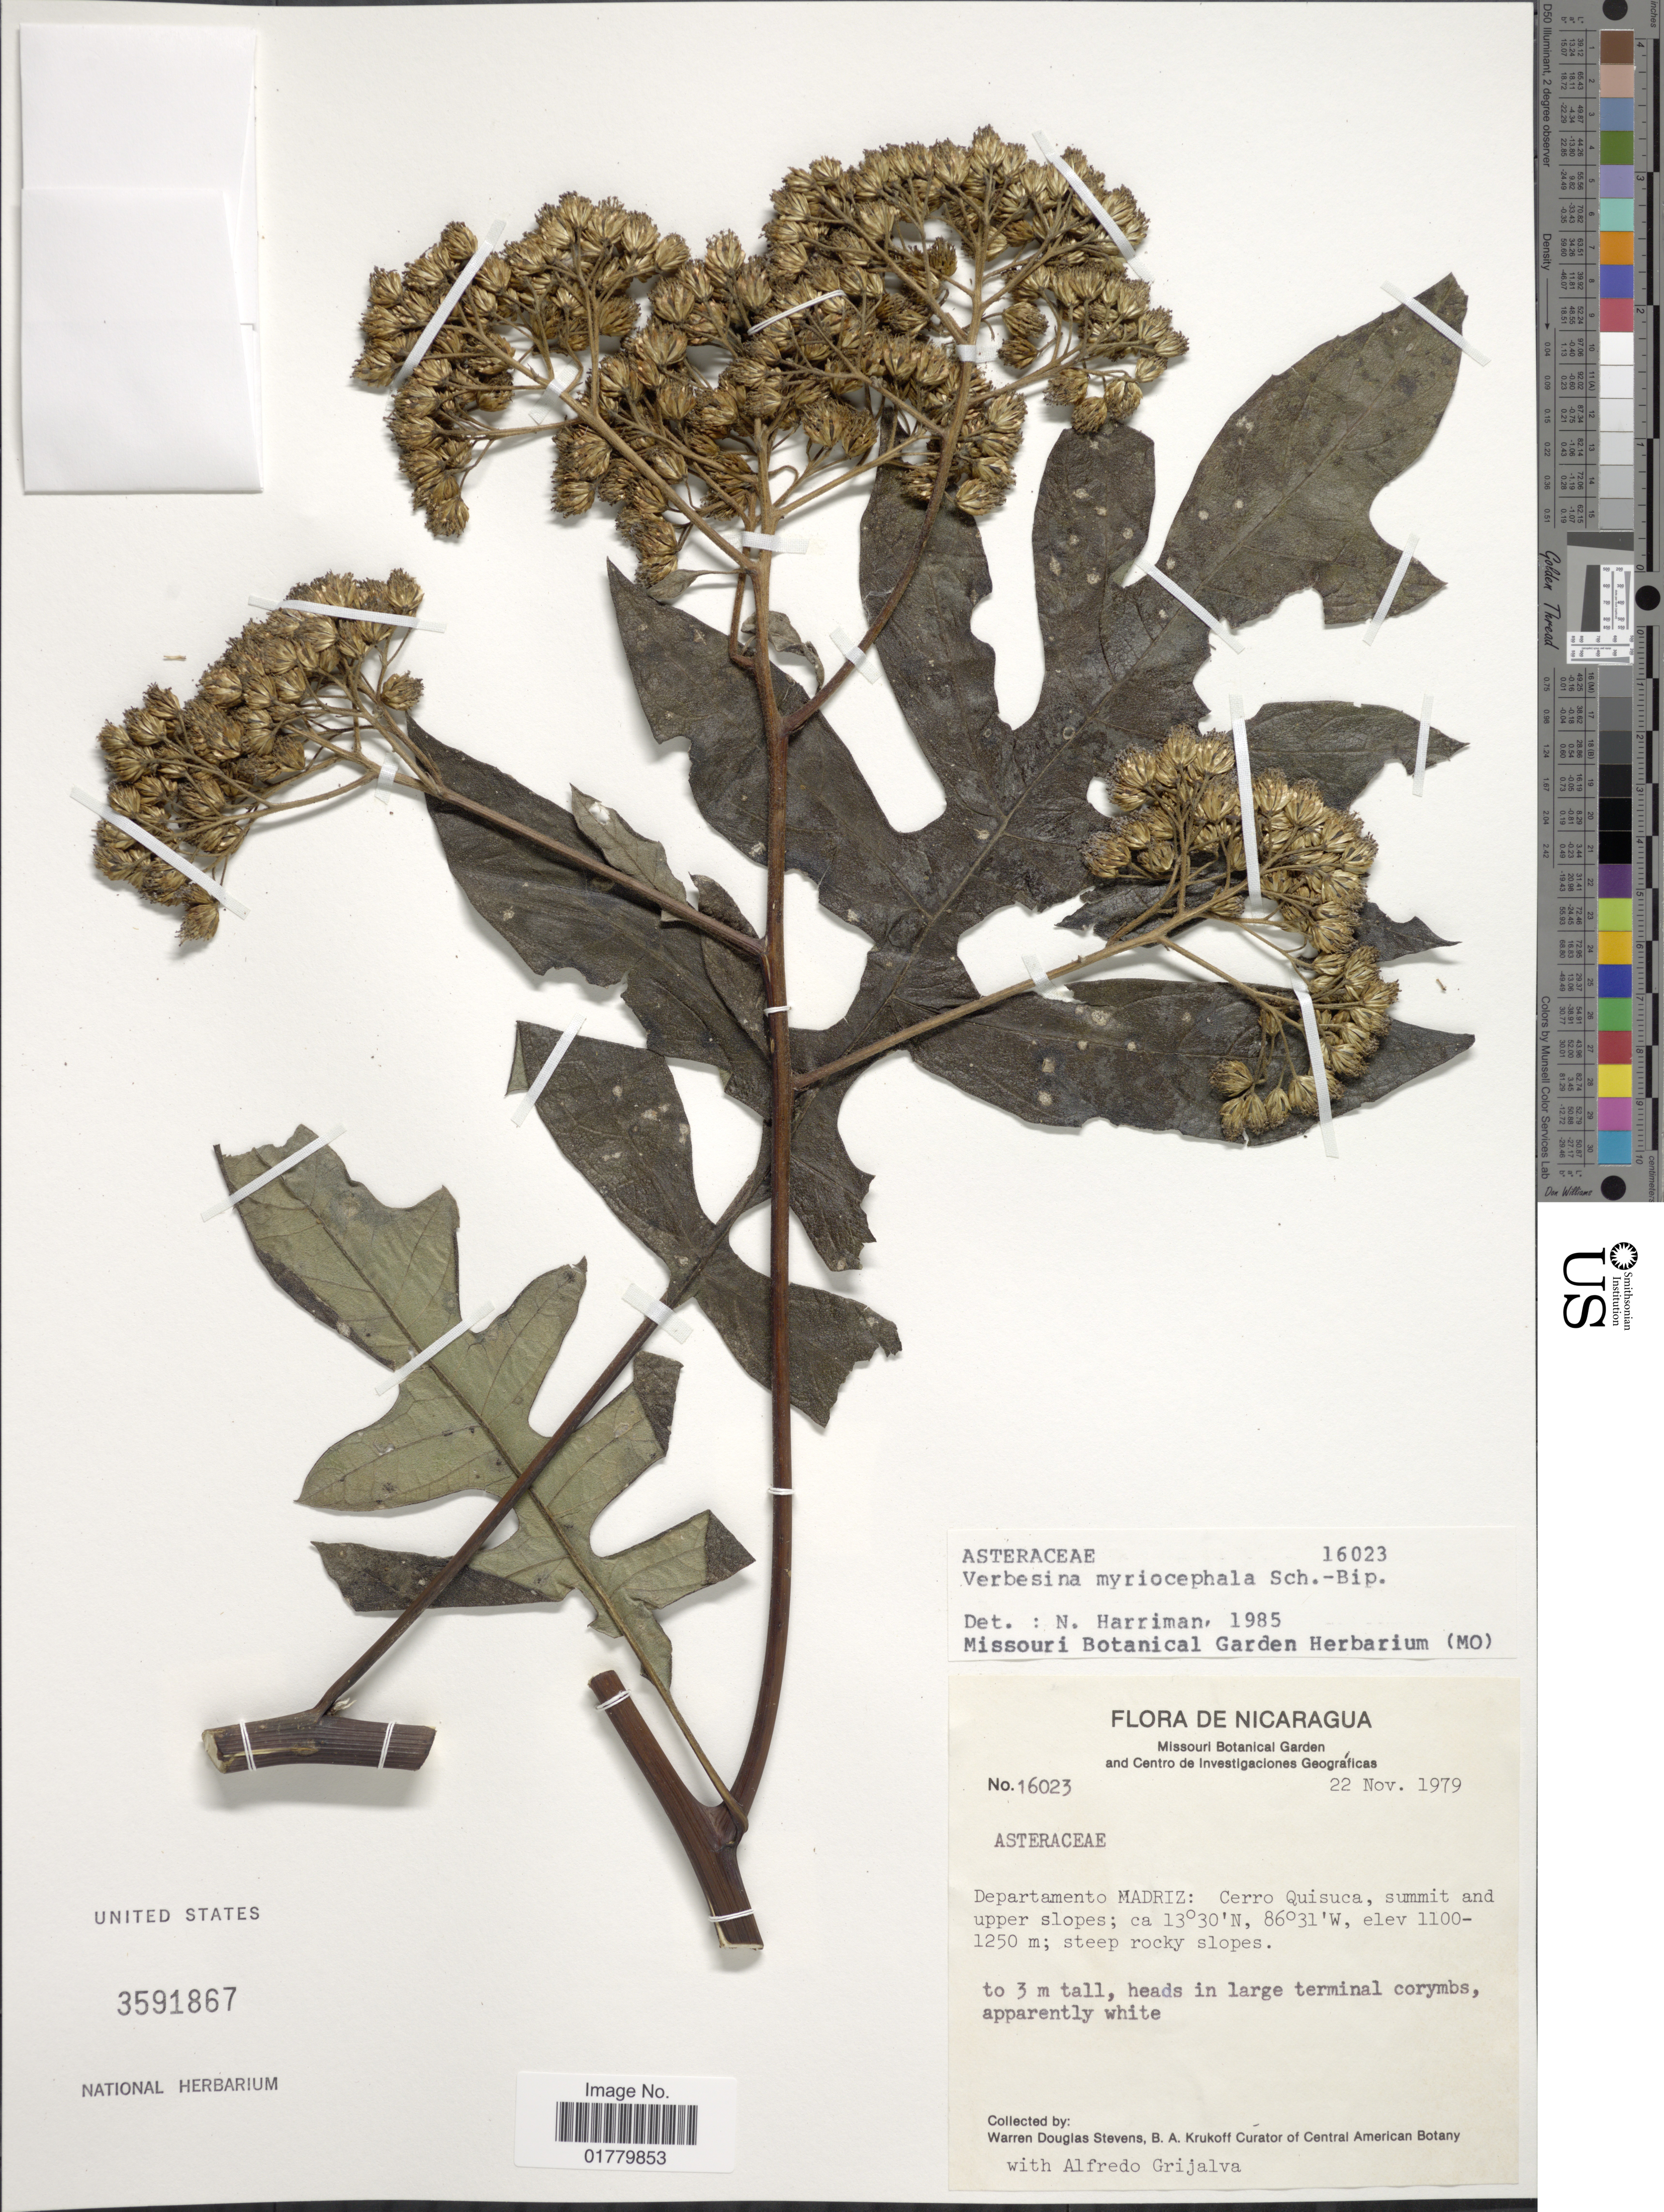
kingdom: Plantae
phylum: Tracheophyta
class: Magnoliopsida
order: Asterales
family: Asteraceae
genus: Verbesina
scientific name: Verbesina myriocephala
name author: Sch. Bip. ex Klatt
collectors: W. D. Stevens & B. A. Krukoff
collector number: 16023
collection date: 1979-11-22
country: Nicaragua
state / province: Madriz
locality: Cerro Quisuca, summit and upper slopes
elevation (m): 1100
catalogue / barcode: US 3591867